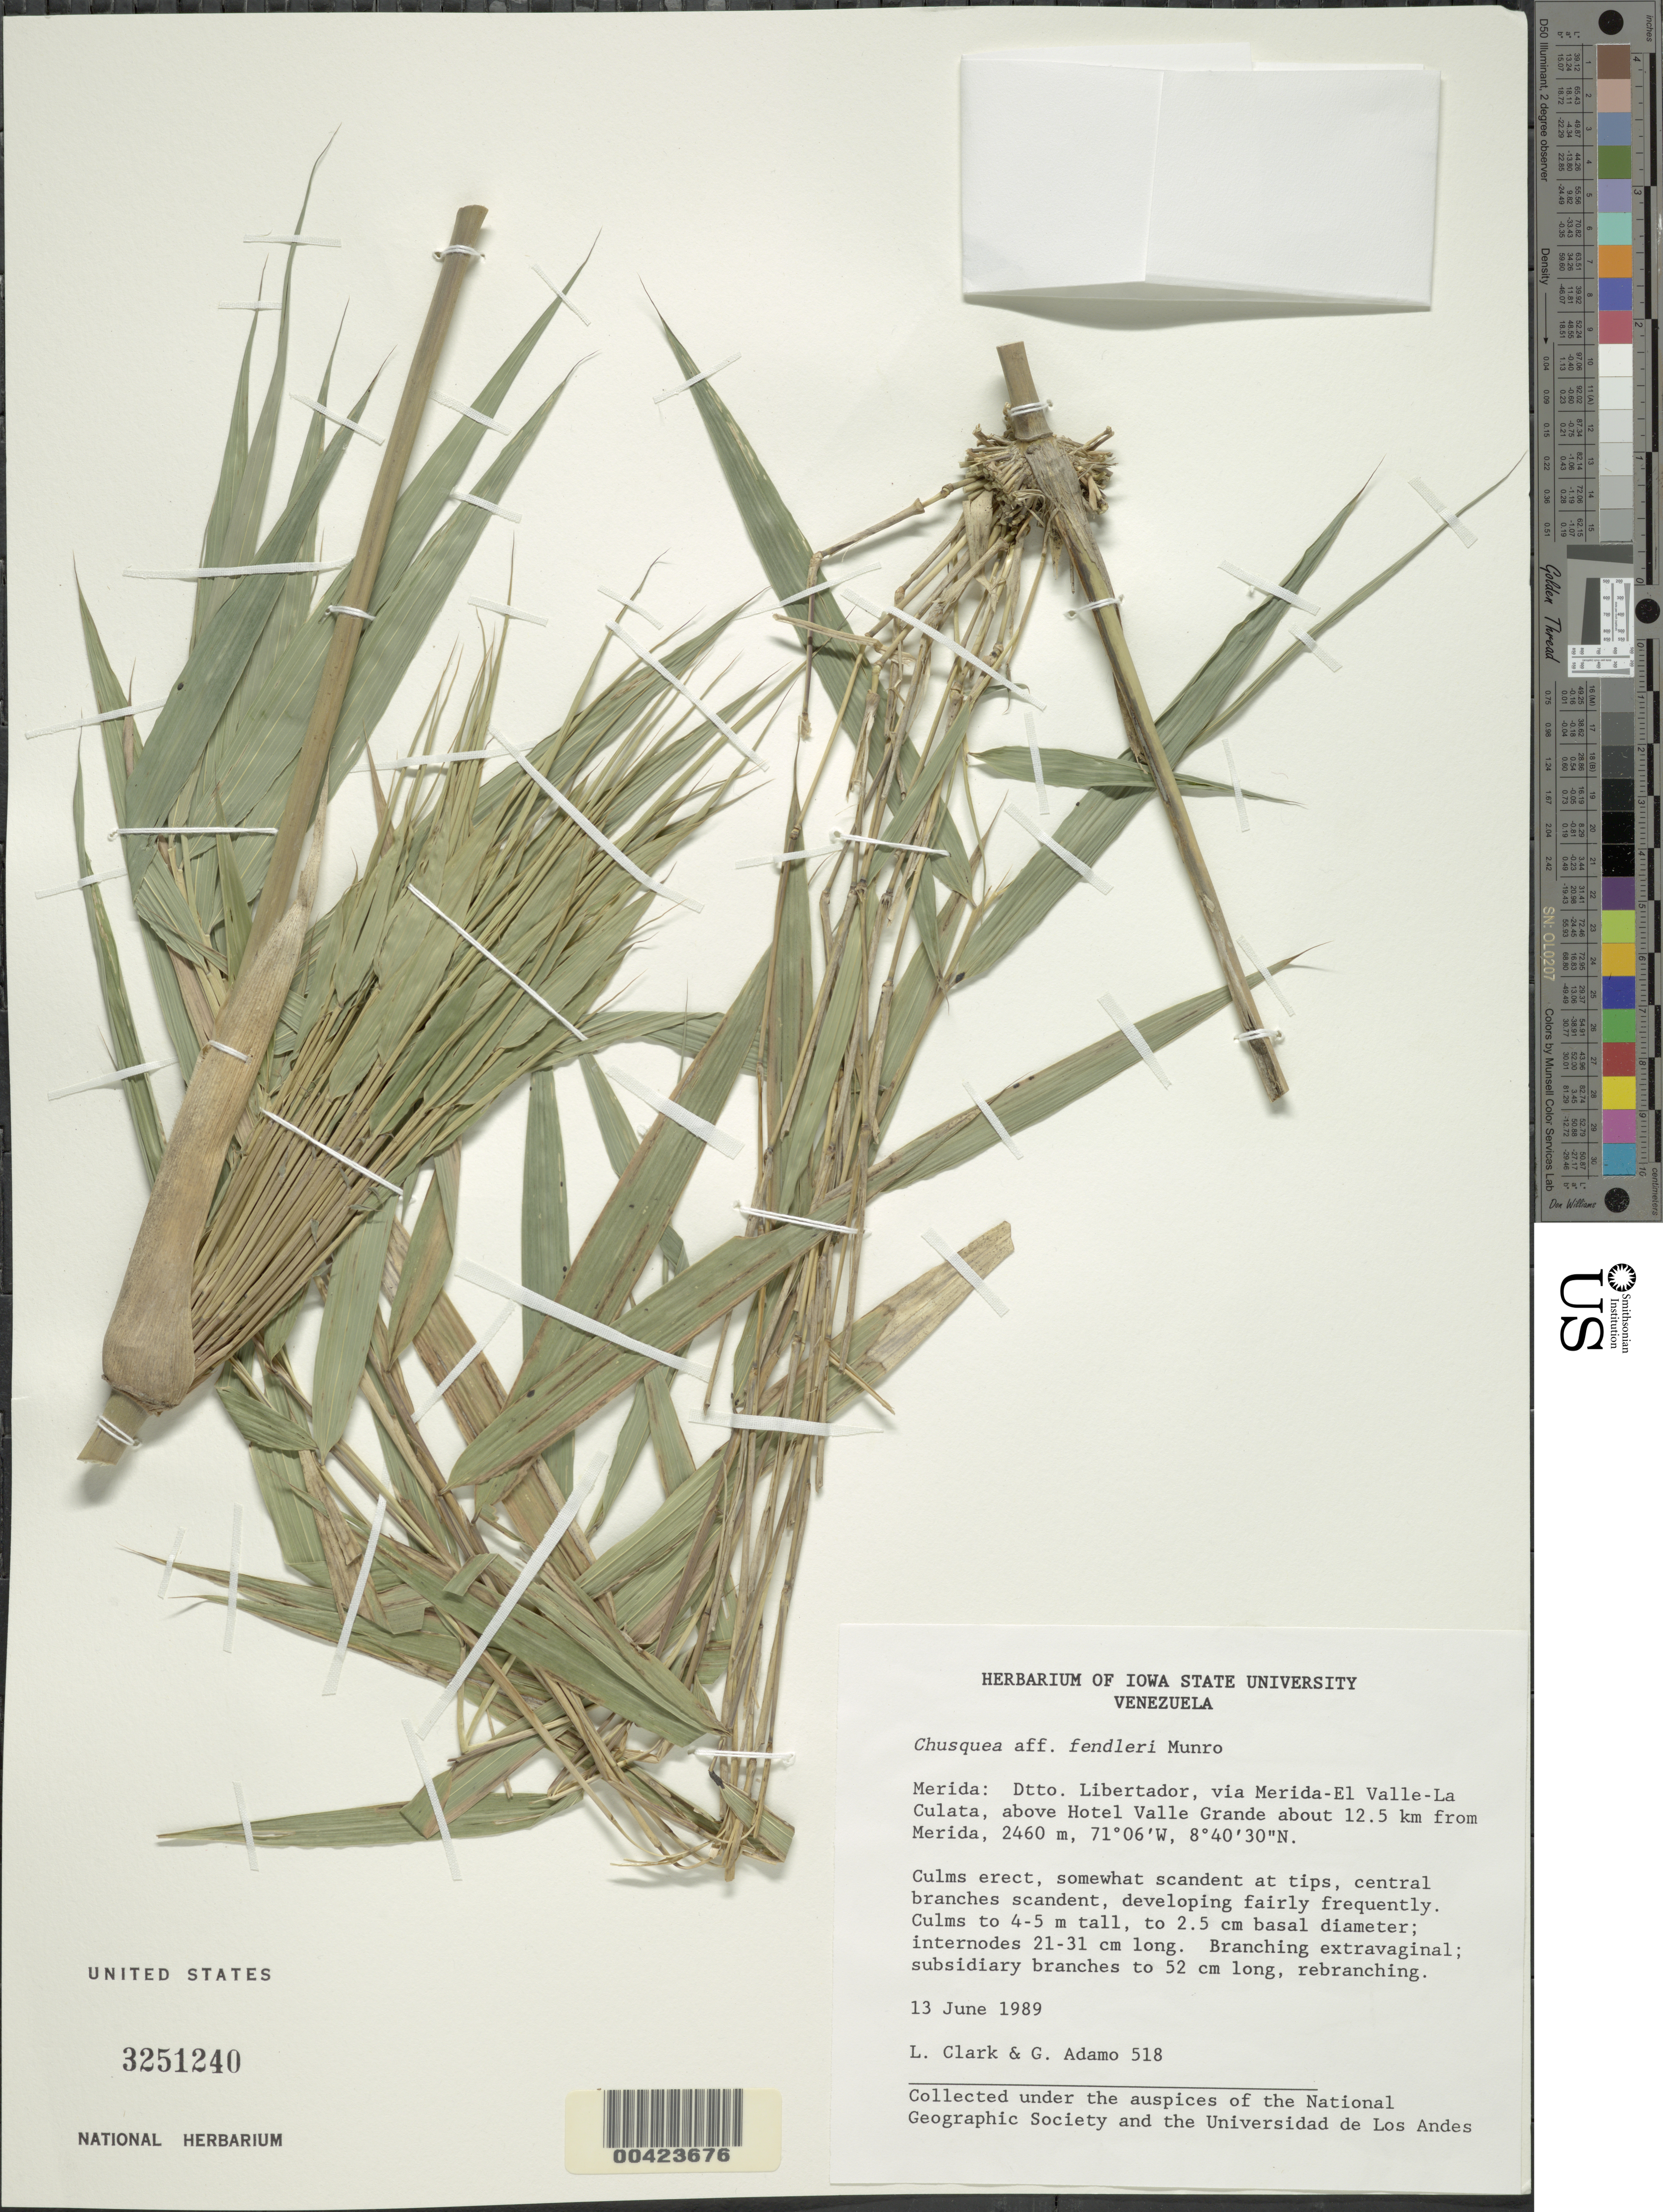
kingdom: Plantae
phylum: Tracheophyta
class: Liliopsida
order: Poales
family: Poaceae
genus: Chusquea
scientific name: Chusquea fendleri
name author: Munro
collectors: L. G. Clark & G. Adamo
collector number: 518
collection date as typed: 13 Jun 1989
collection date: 1989-06-13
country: Venezuela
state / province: Mérida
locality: Hotel valle grande, above; via merida - el valle - la culata; about 12.5 km from merida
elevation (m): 2460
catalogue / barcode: US 3251240